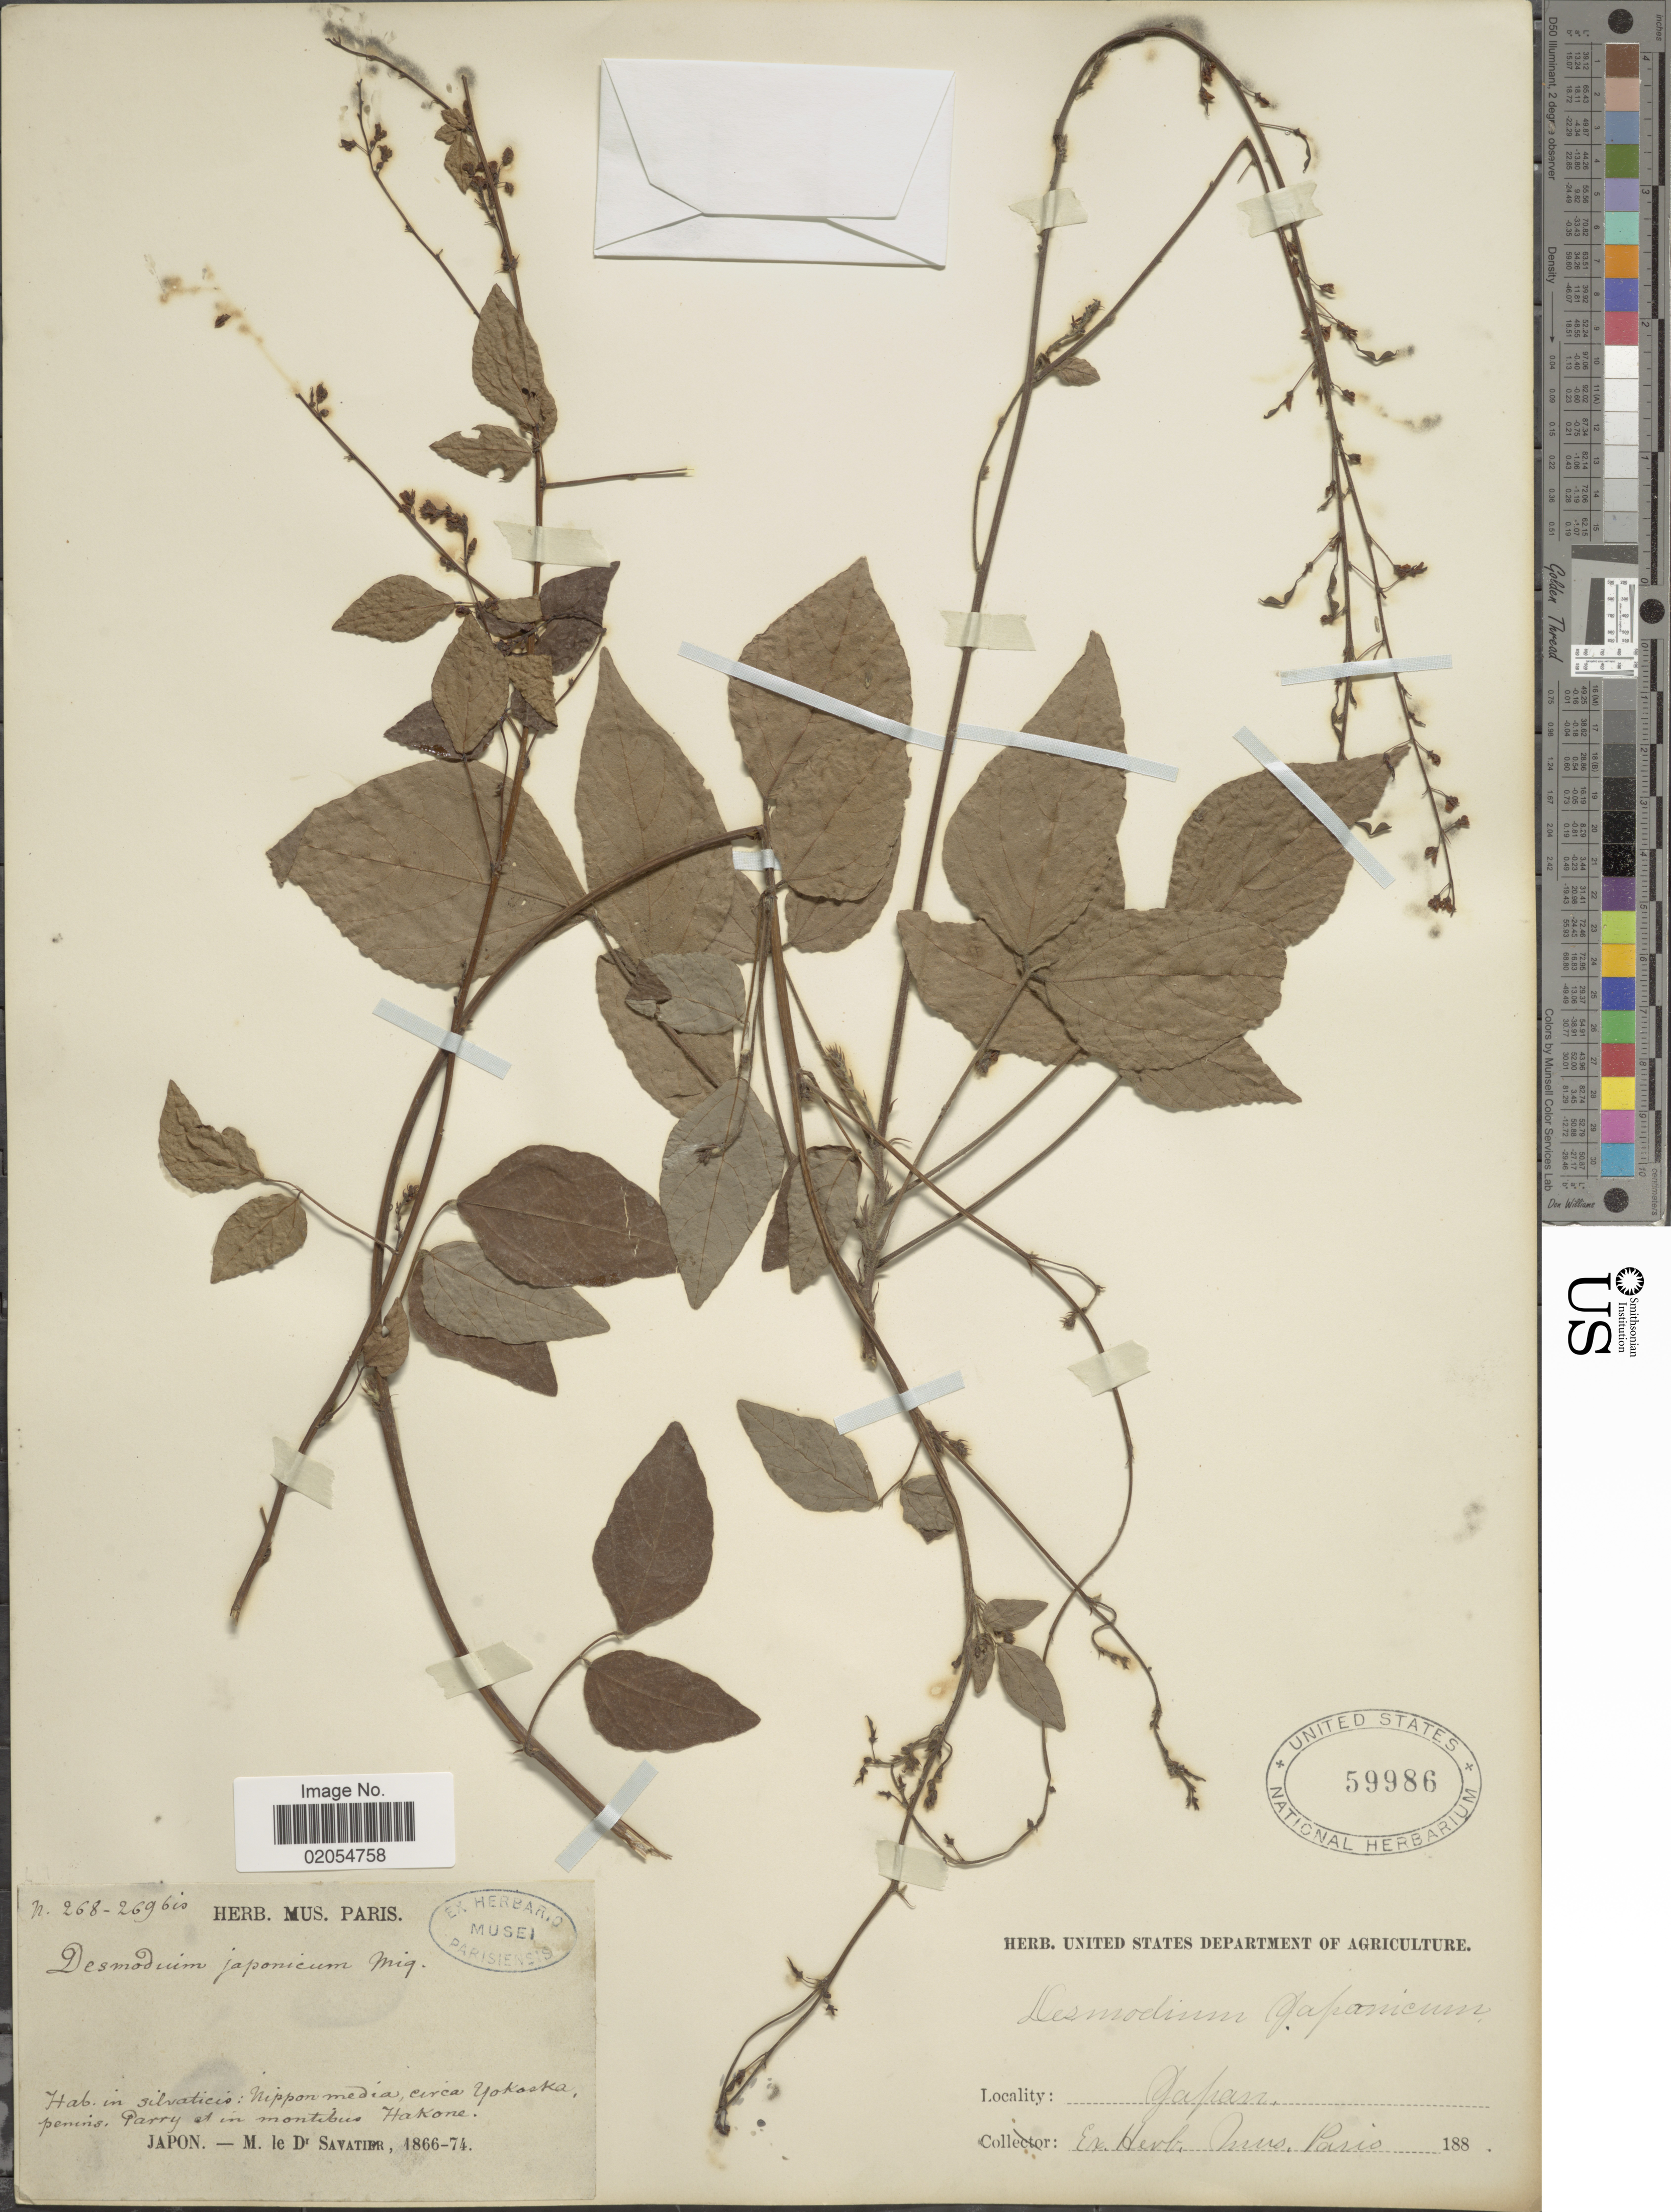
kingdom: Plantae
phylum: Tracheophyta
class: Magnoliopsida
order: Fabales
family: Fabaceae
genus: Hylodesmum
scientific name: Hylodesmum podocarpum var. japonicum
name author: H. Ohashi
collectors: Savatier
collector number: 268-269bis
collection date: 1866/1874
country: Japan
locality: Nippon media, circa Yokoska, penins. Parry et in montibus Hakone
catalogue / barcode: US 59986